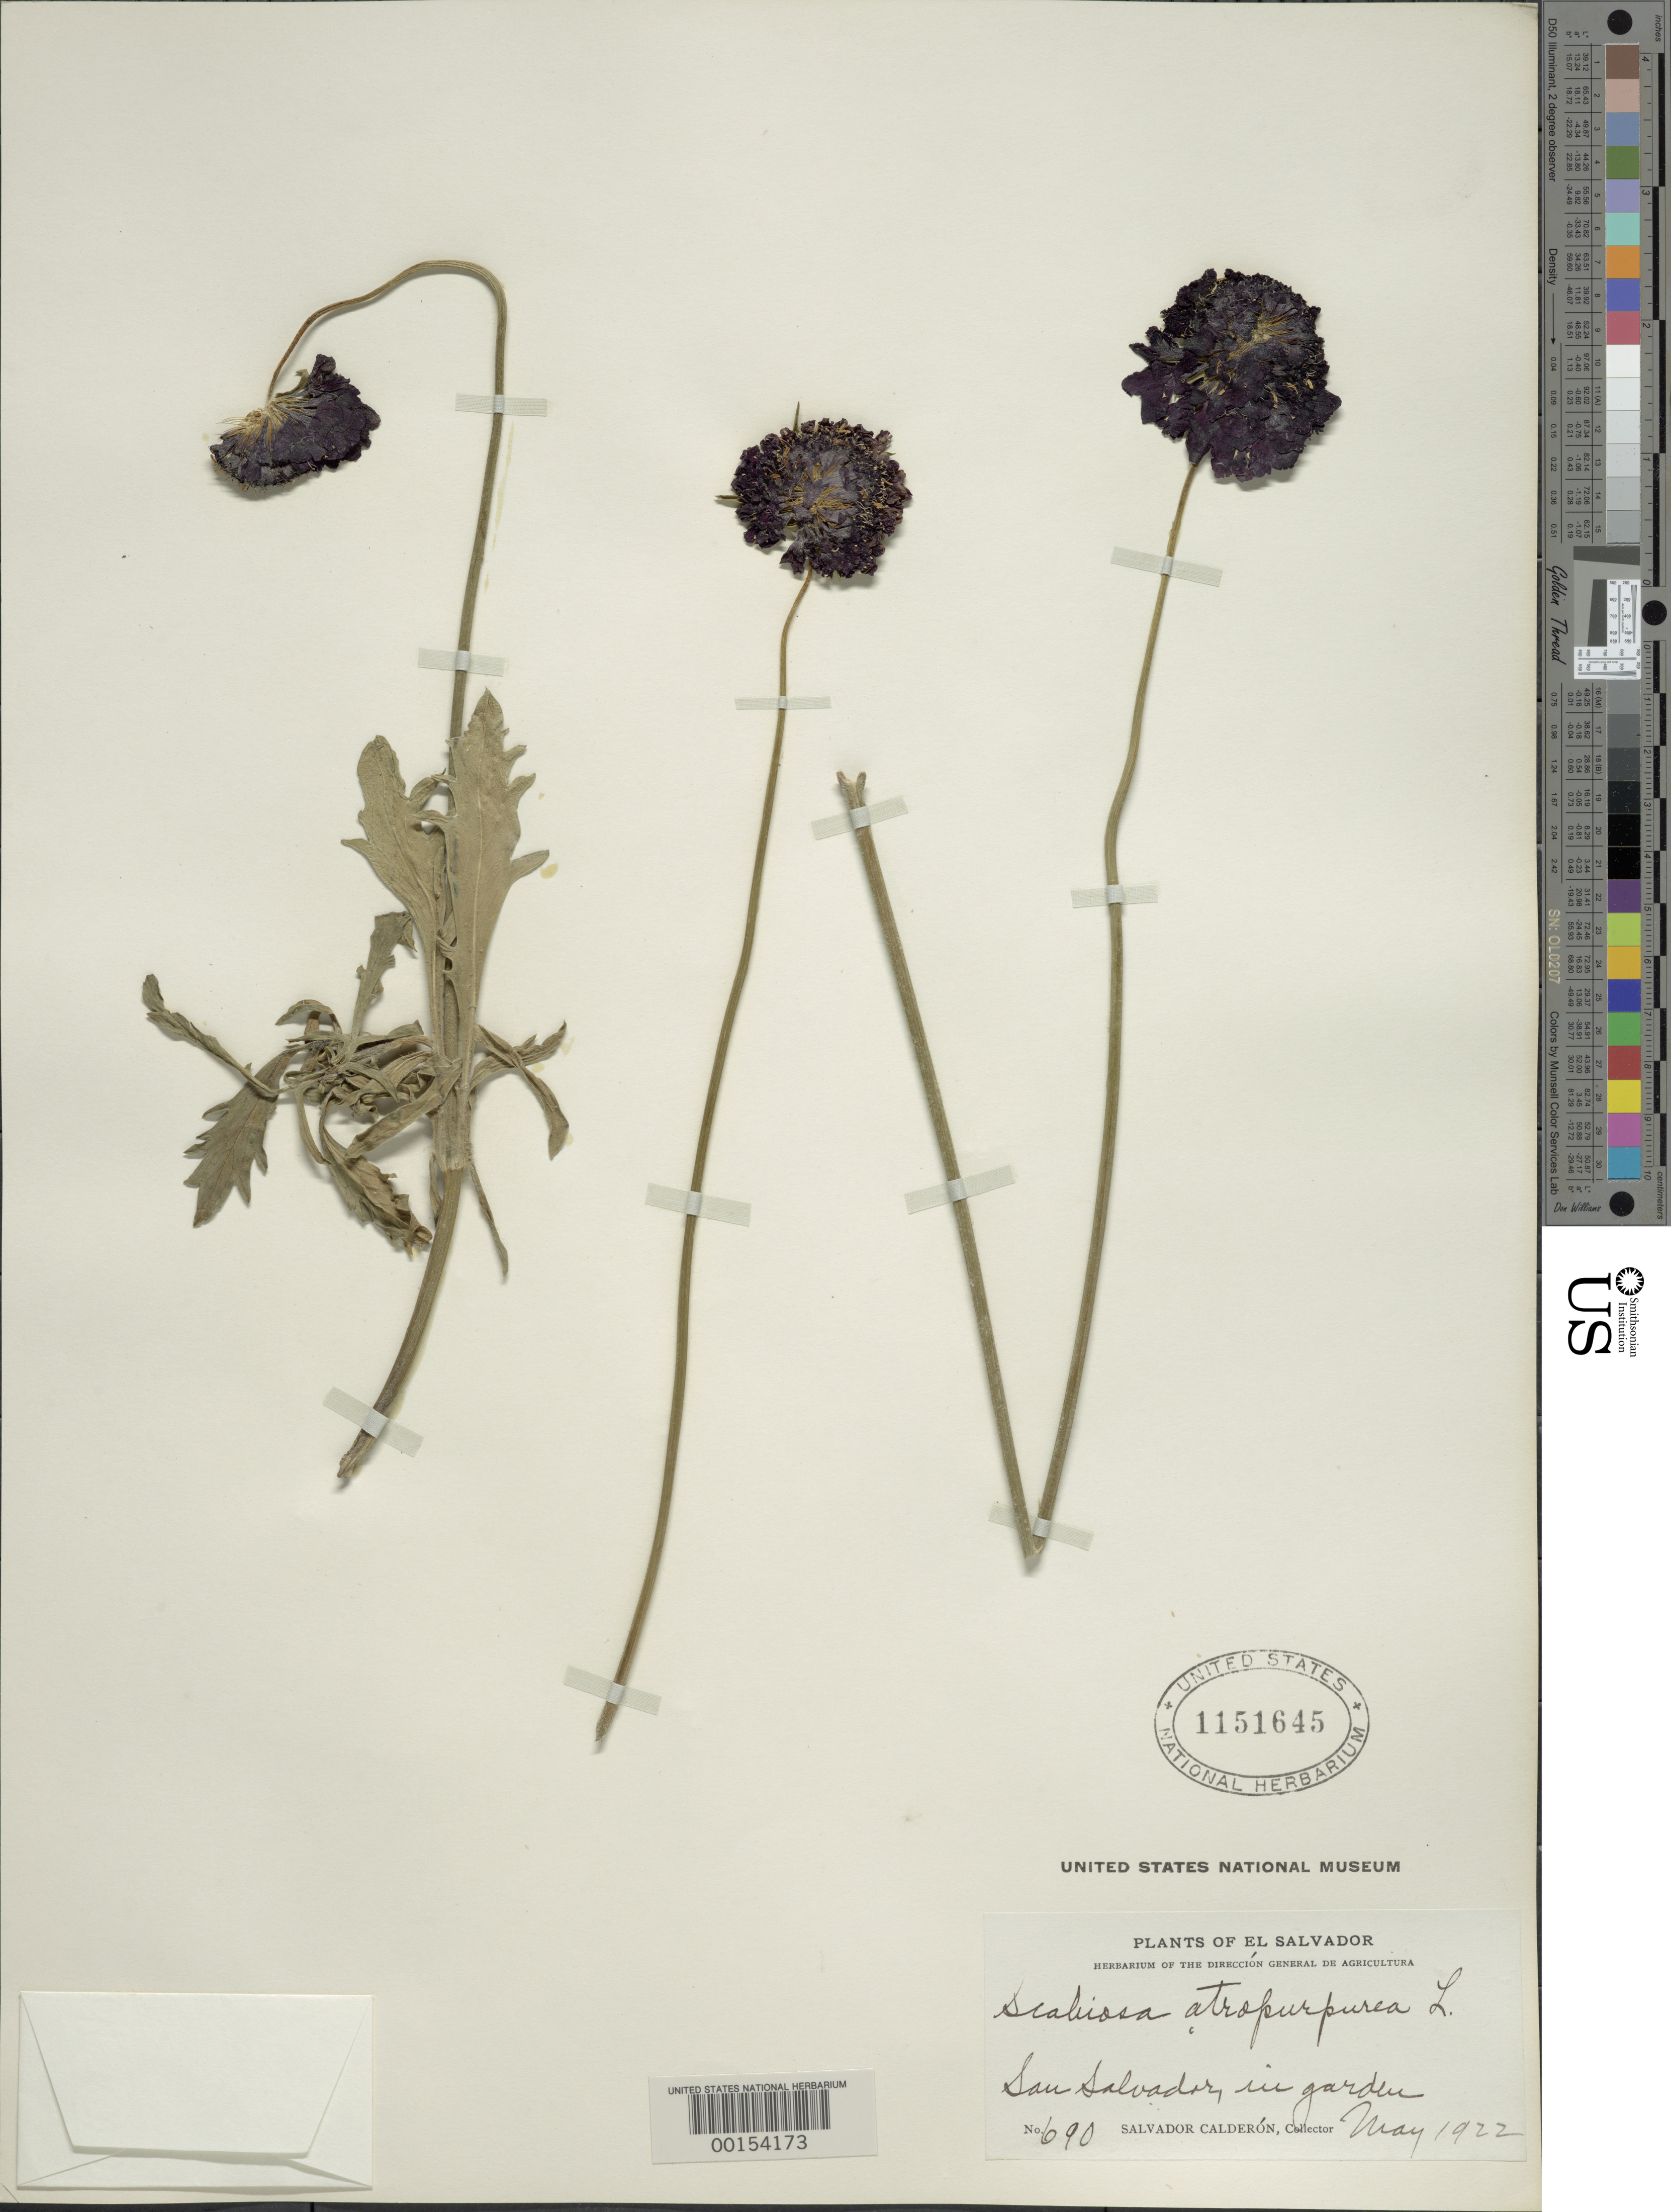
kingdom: Plantae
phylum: Tracheophyta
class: Magnoliopsida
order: Dipsacales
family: Caprifoliaceae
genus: Scabiosa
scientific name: Scabiosa atropurpurea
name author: L.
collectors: S. Caldeon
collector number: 690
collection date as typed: May 1922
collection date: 1922-05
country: El Salvador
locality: San Salvador, in garden.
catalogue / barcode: US 1151645